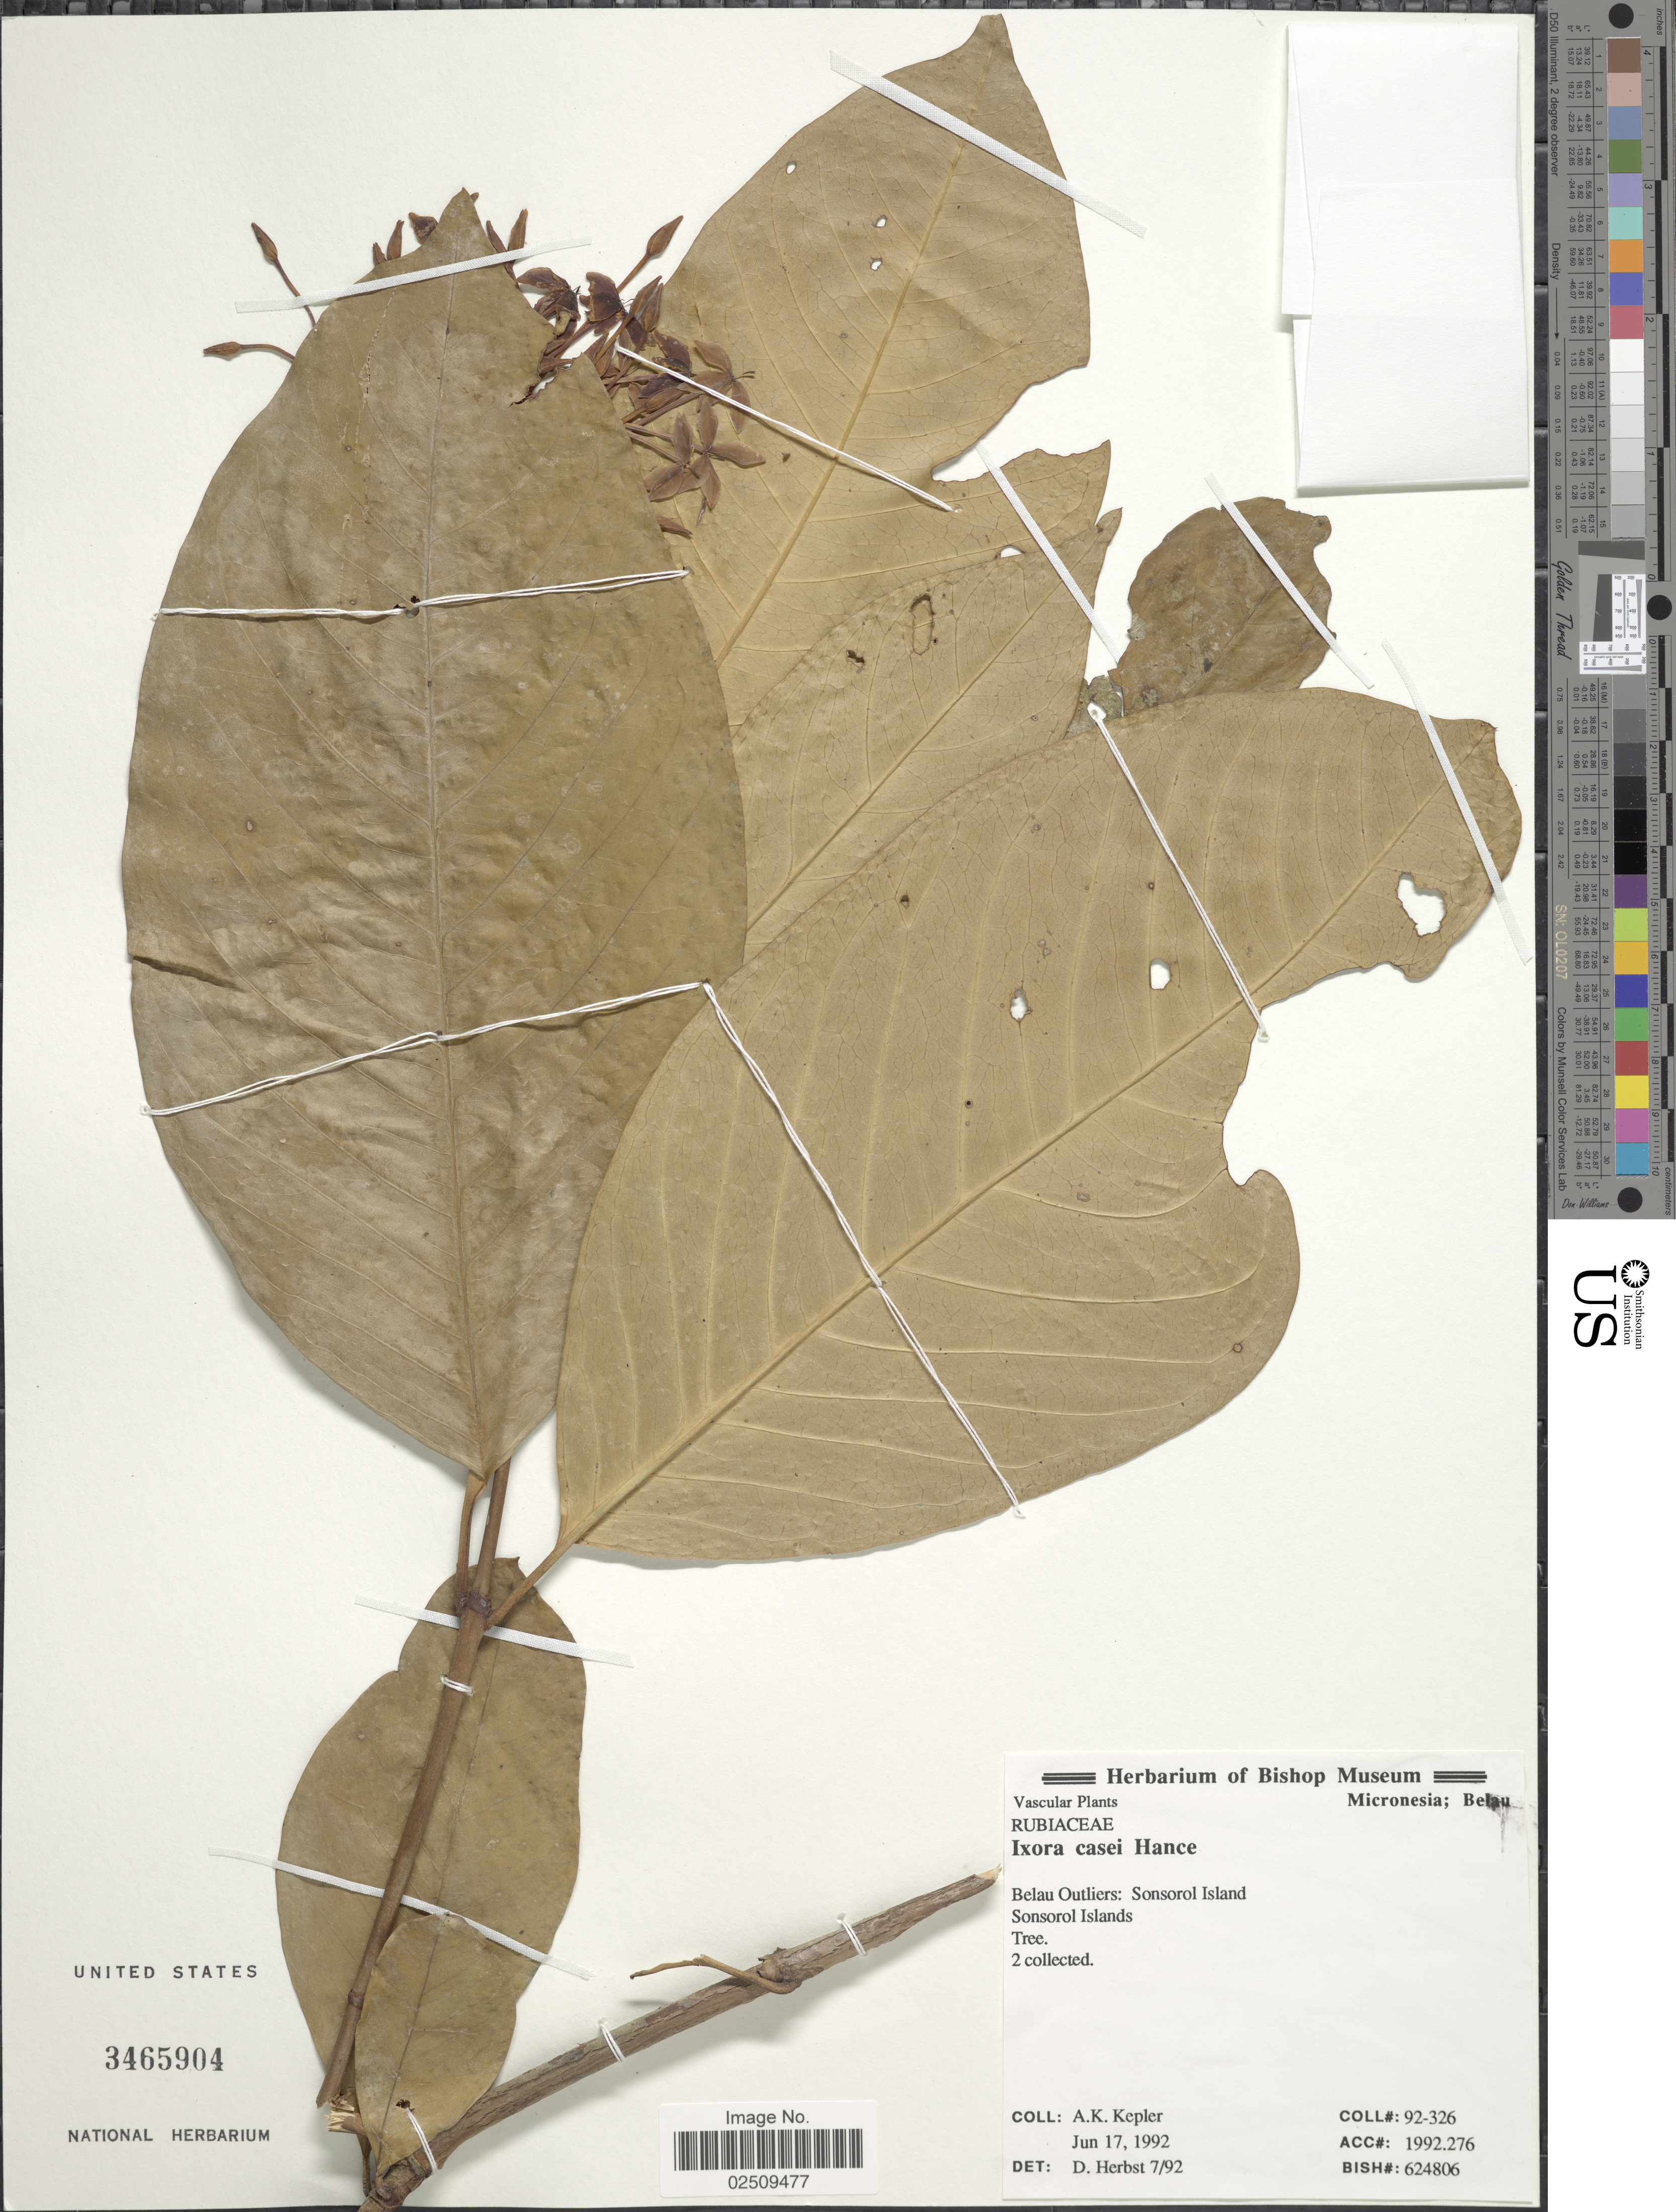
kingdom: Plantae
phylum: Tracheophyta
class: Magnoliopsida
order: Gentianales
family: Rubiaceae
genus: Ixora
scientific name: Ixora casei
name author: Hance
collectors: A. K. Kepler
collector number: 92-326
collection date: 1992-06-17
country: Palau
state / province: Belau Outliers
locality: Sonsorol Island, Sonsorol Islands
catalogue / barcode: US 3465904